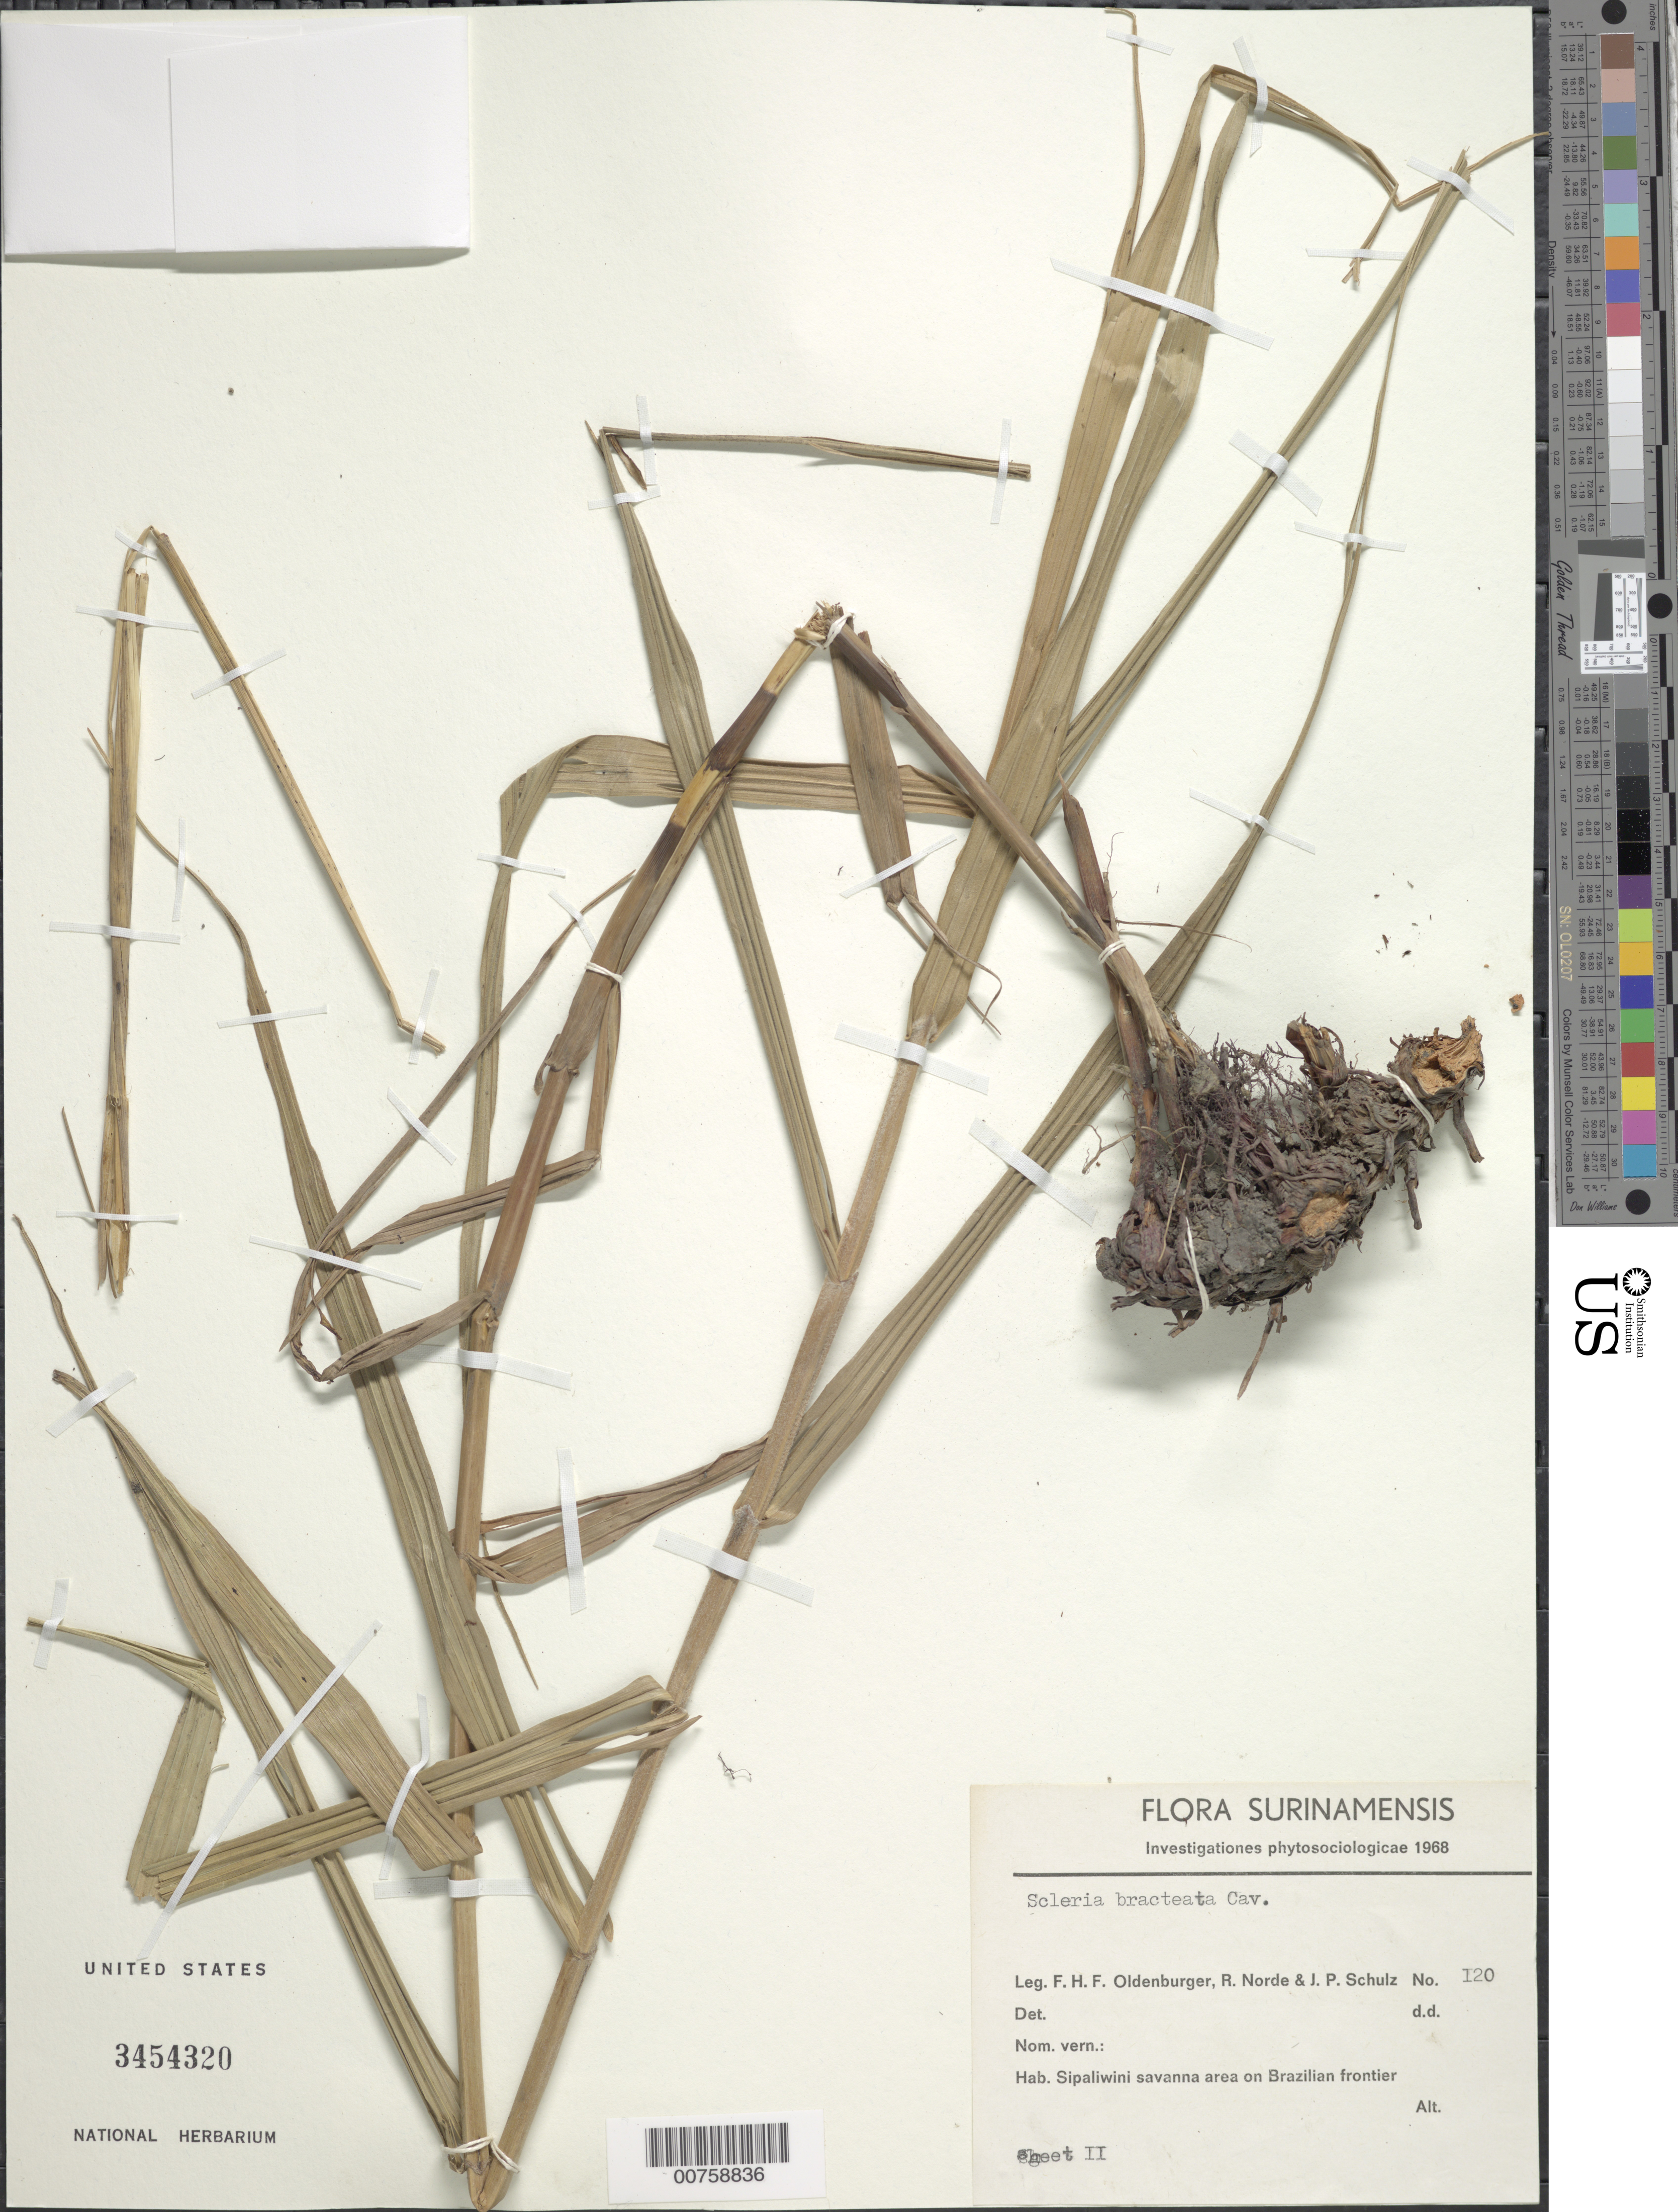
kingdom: Plantae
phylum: Tracheophyta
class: Liliopsida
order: Poales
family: Cyperaceae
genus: Scleria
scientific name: Scleria bracteata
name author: Cav.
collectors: F. Oldenburger, R. Norde & J. P. Schulz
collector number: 120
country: Suriname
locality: Sipaliwini Savanna, Brazilian frontier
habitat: Savanna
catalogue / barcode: US 3454320